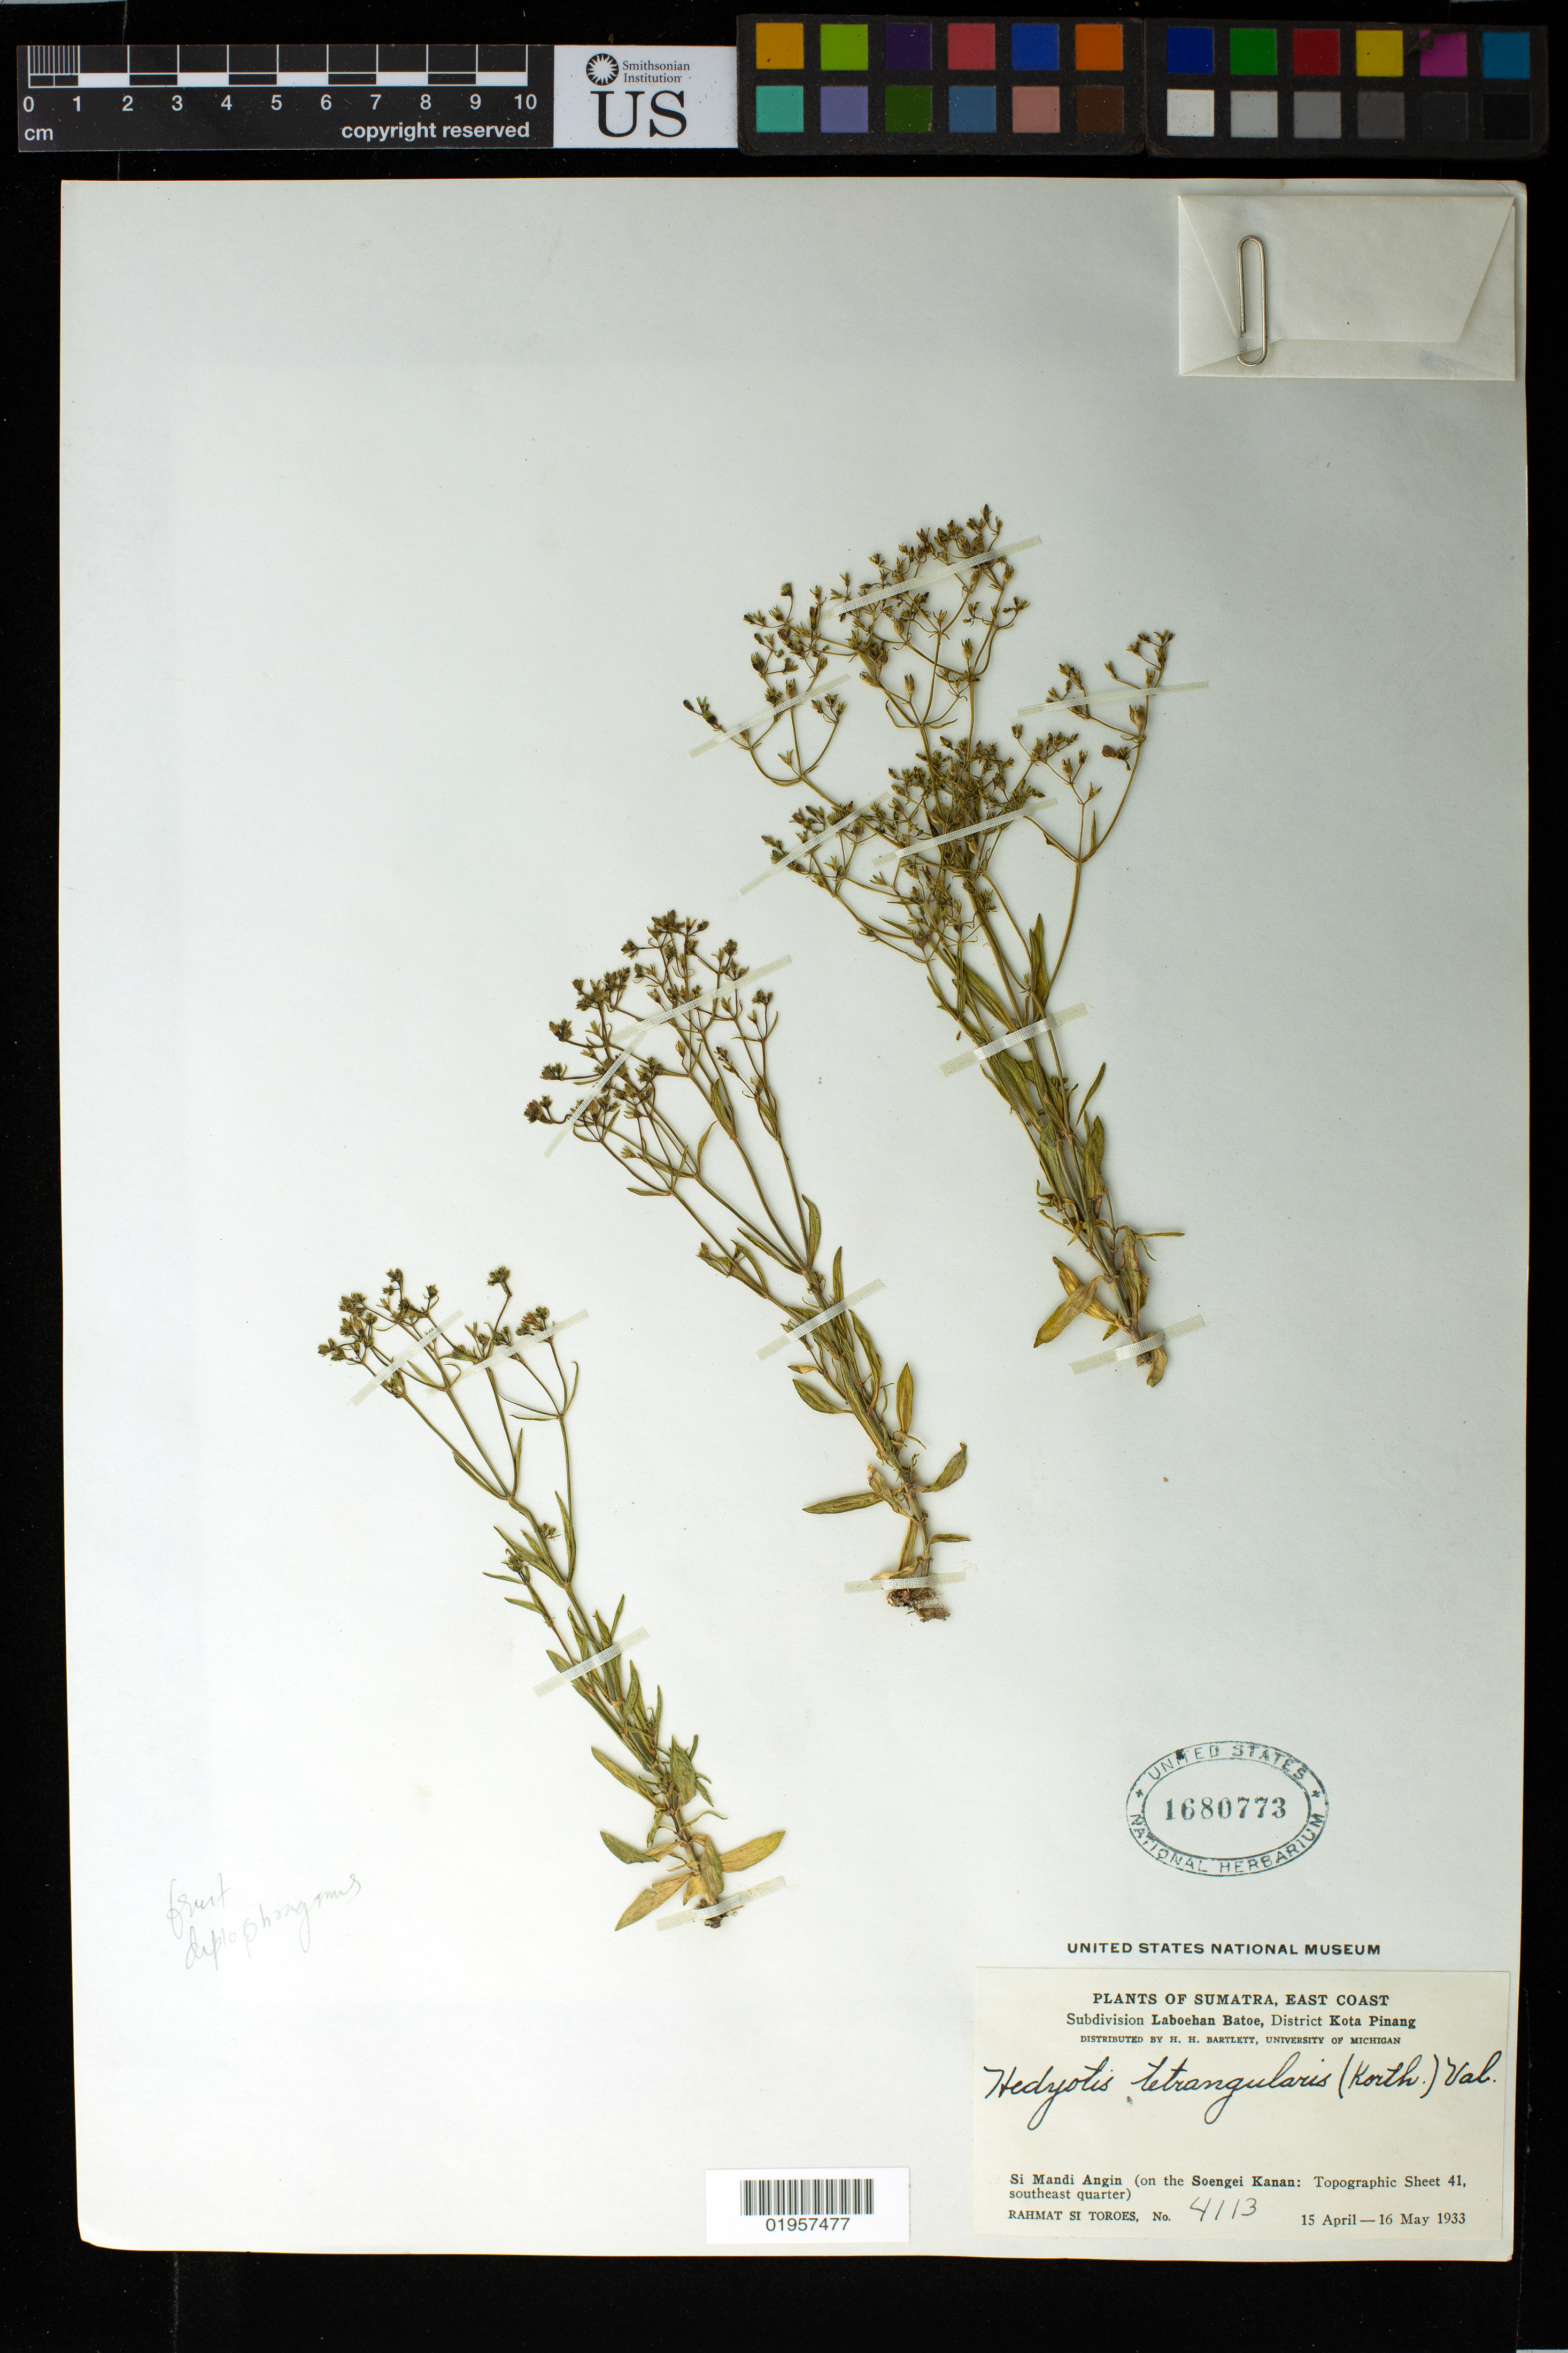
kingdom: Plantae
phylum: Tracheophyta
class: Magnoliopsida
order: Gentianales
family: Rubiaceae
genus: Hedyotis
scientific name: Hedyotis tetrangularis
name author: (Korth.) Walp.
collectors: Rahmat Si Boeea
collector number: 4113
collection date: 1933-04-15/1933-05-16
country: Indonesia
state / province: Sumatra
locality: Subdivision Laboehan Batoe, District Kota, Si Mandi Angin (on the Soengei Kanan)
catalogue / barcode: US 1680773